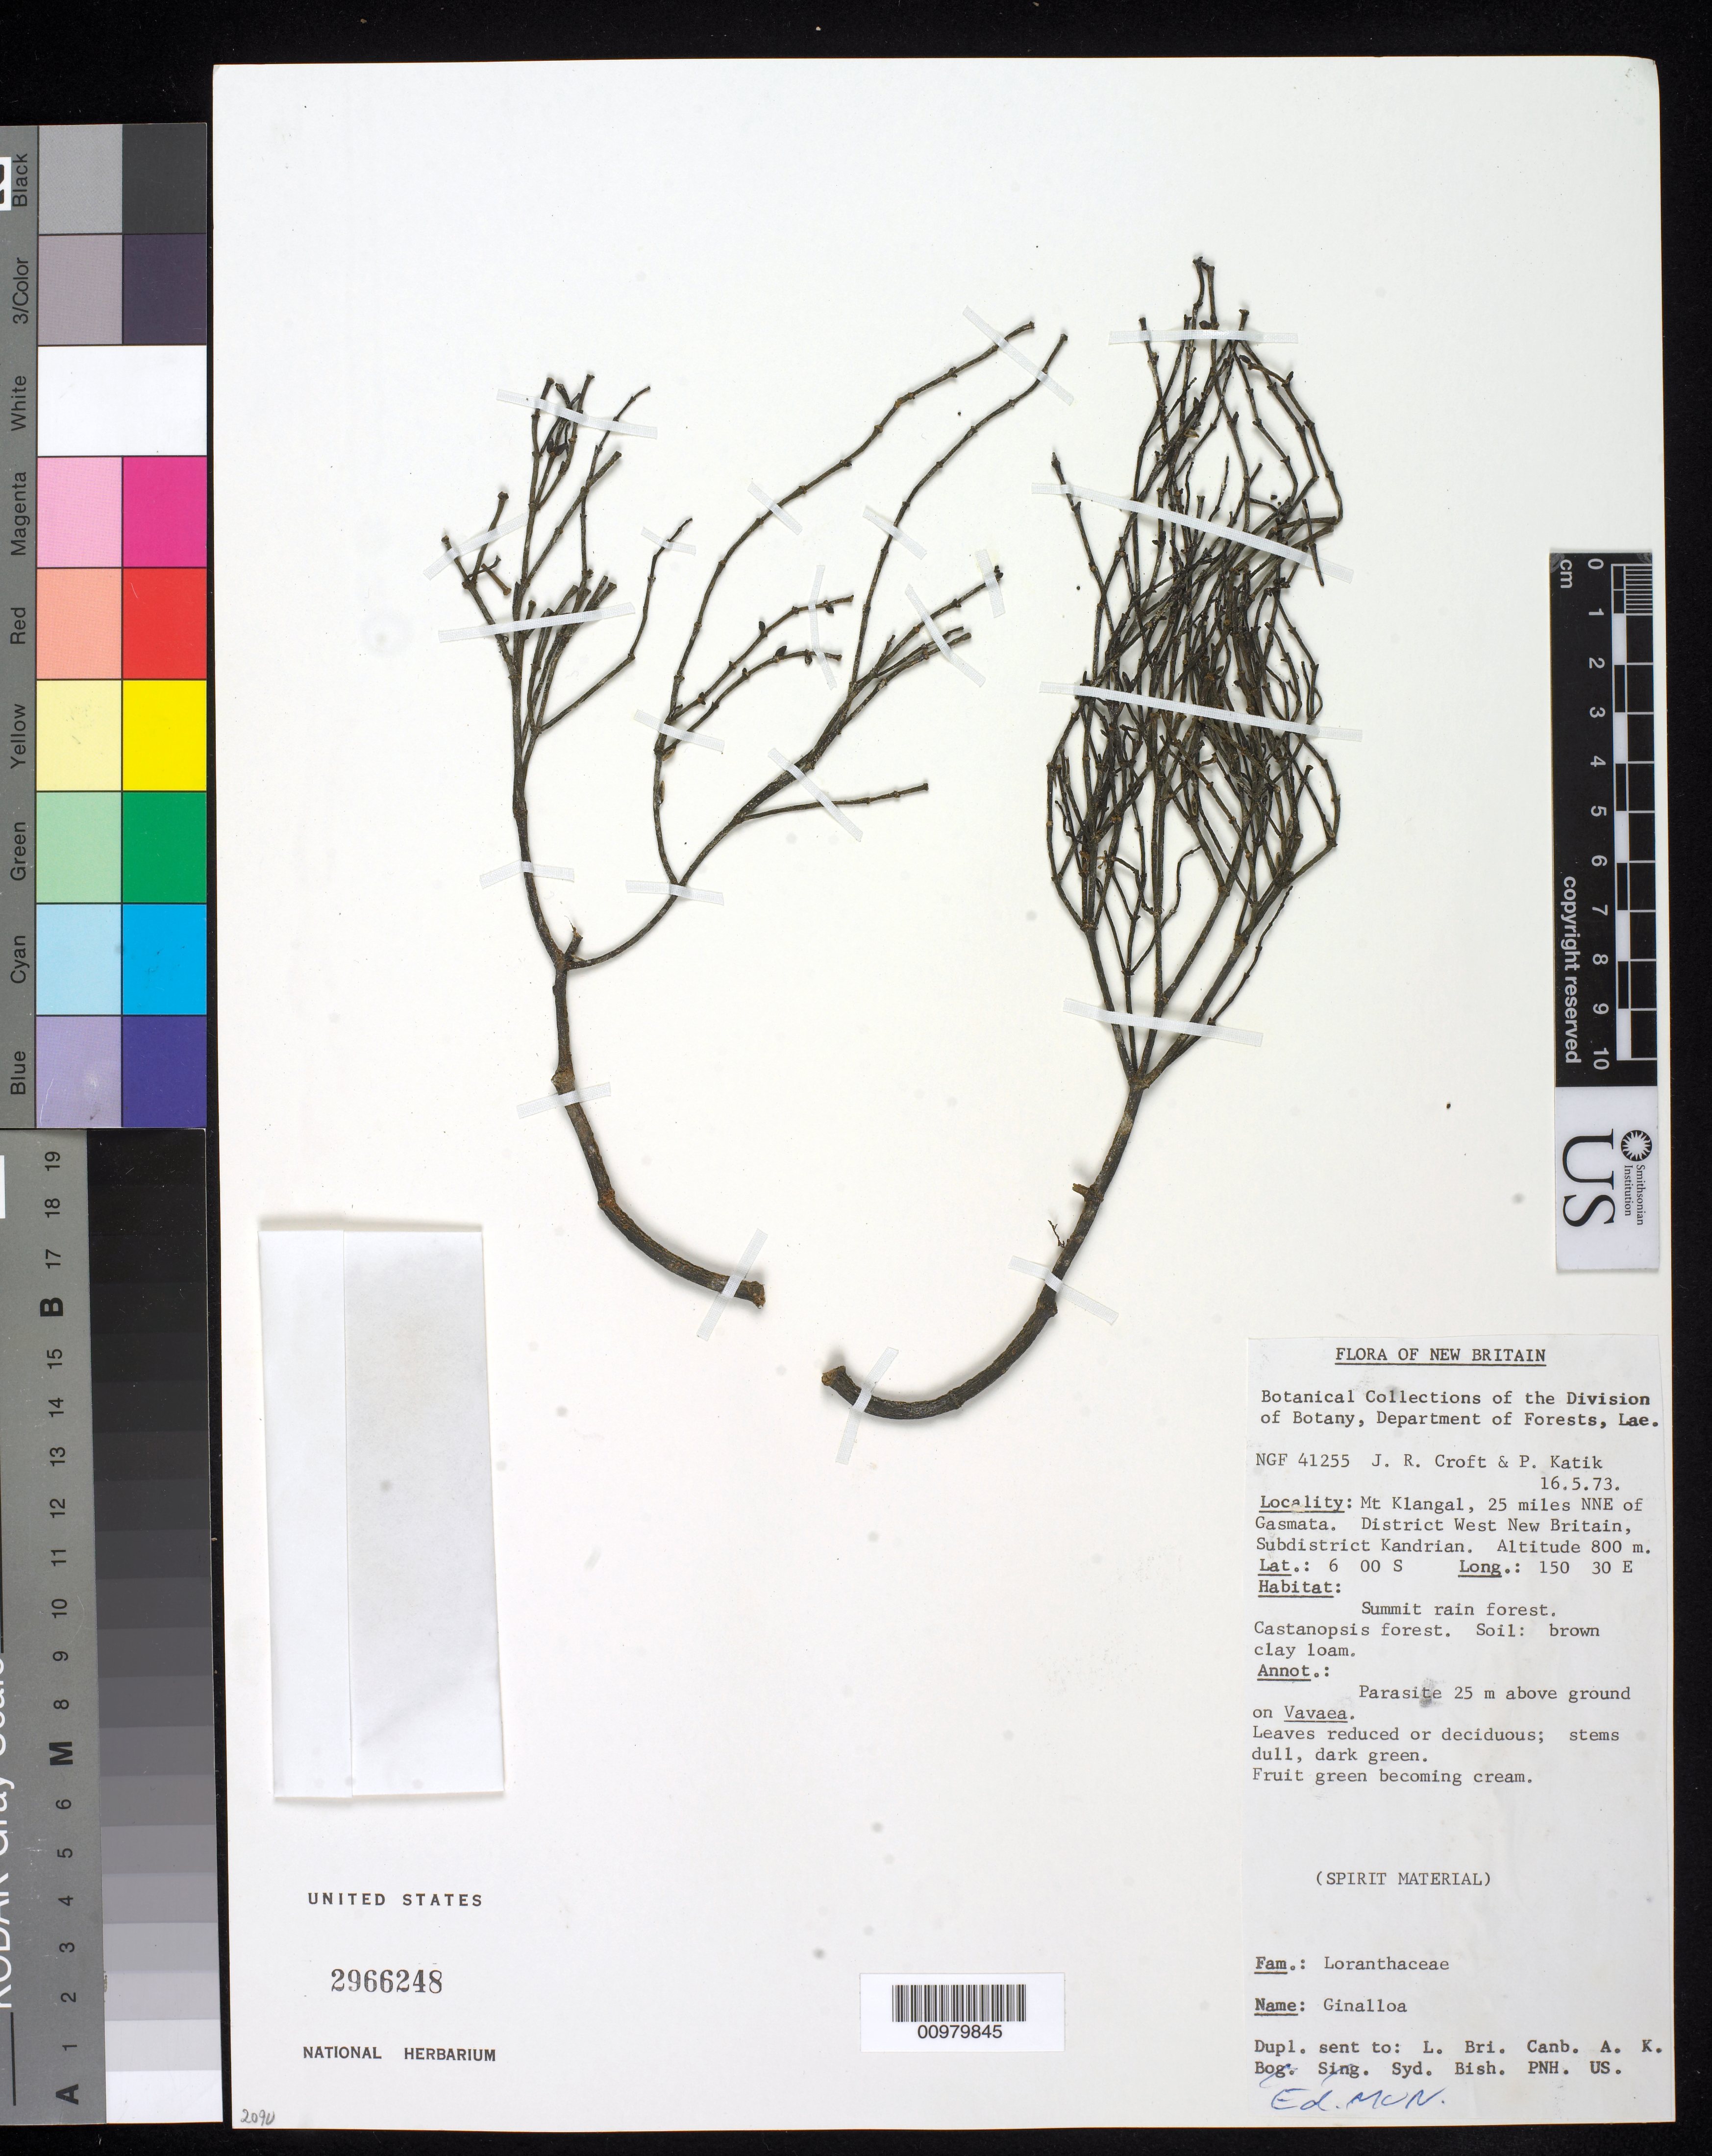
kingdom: Plantae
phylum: Tracheophyta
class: Magnoliopsida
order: Santalales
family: Viscaceae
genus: Ginalloa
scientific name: Ginalloa sp.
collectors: J. R. Croft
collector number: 2966248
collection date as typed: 16 May 1973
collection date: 1973-05-16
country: Papua New Guinea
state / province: West New Britain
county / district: Kandrian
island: New Britain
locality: Mt. Klangal, 25 miles NNE of Gasmata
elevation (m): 800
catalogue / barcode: US 2966248